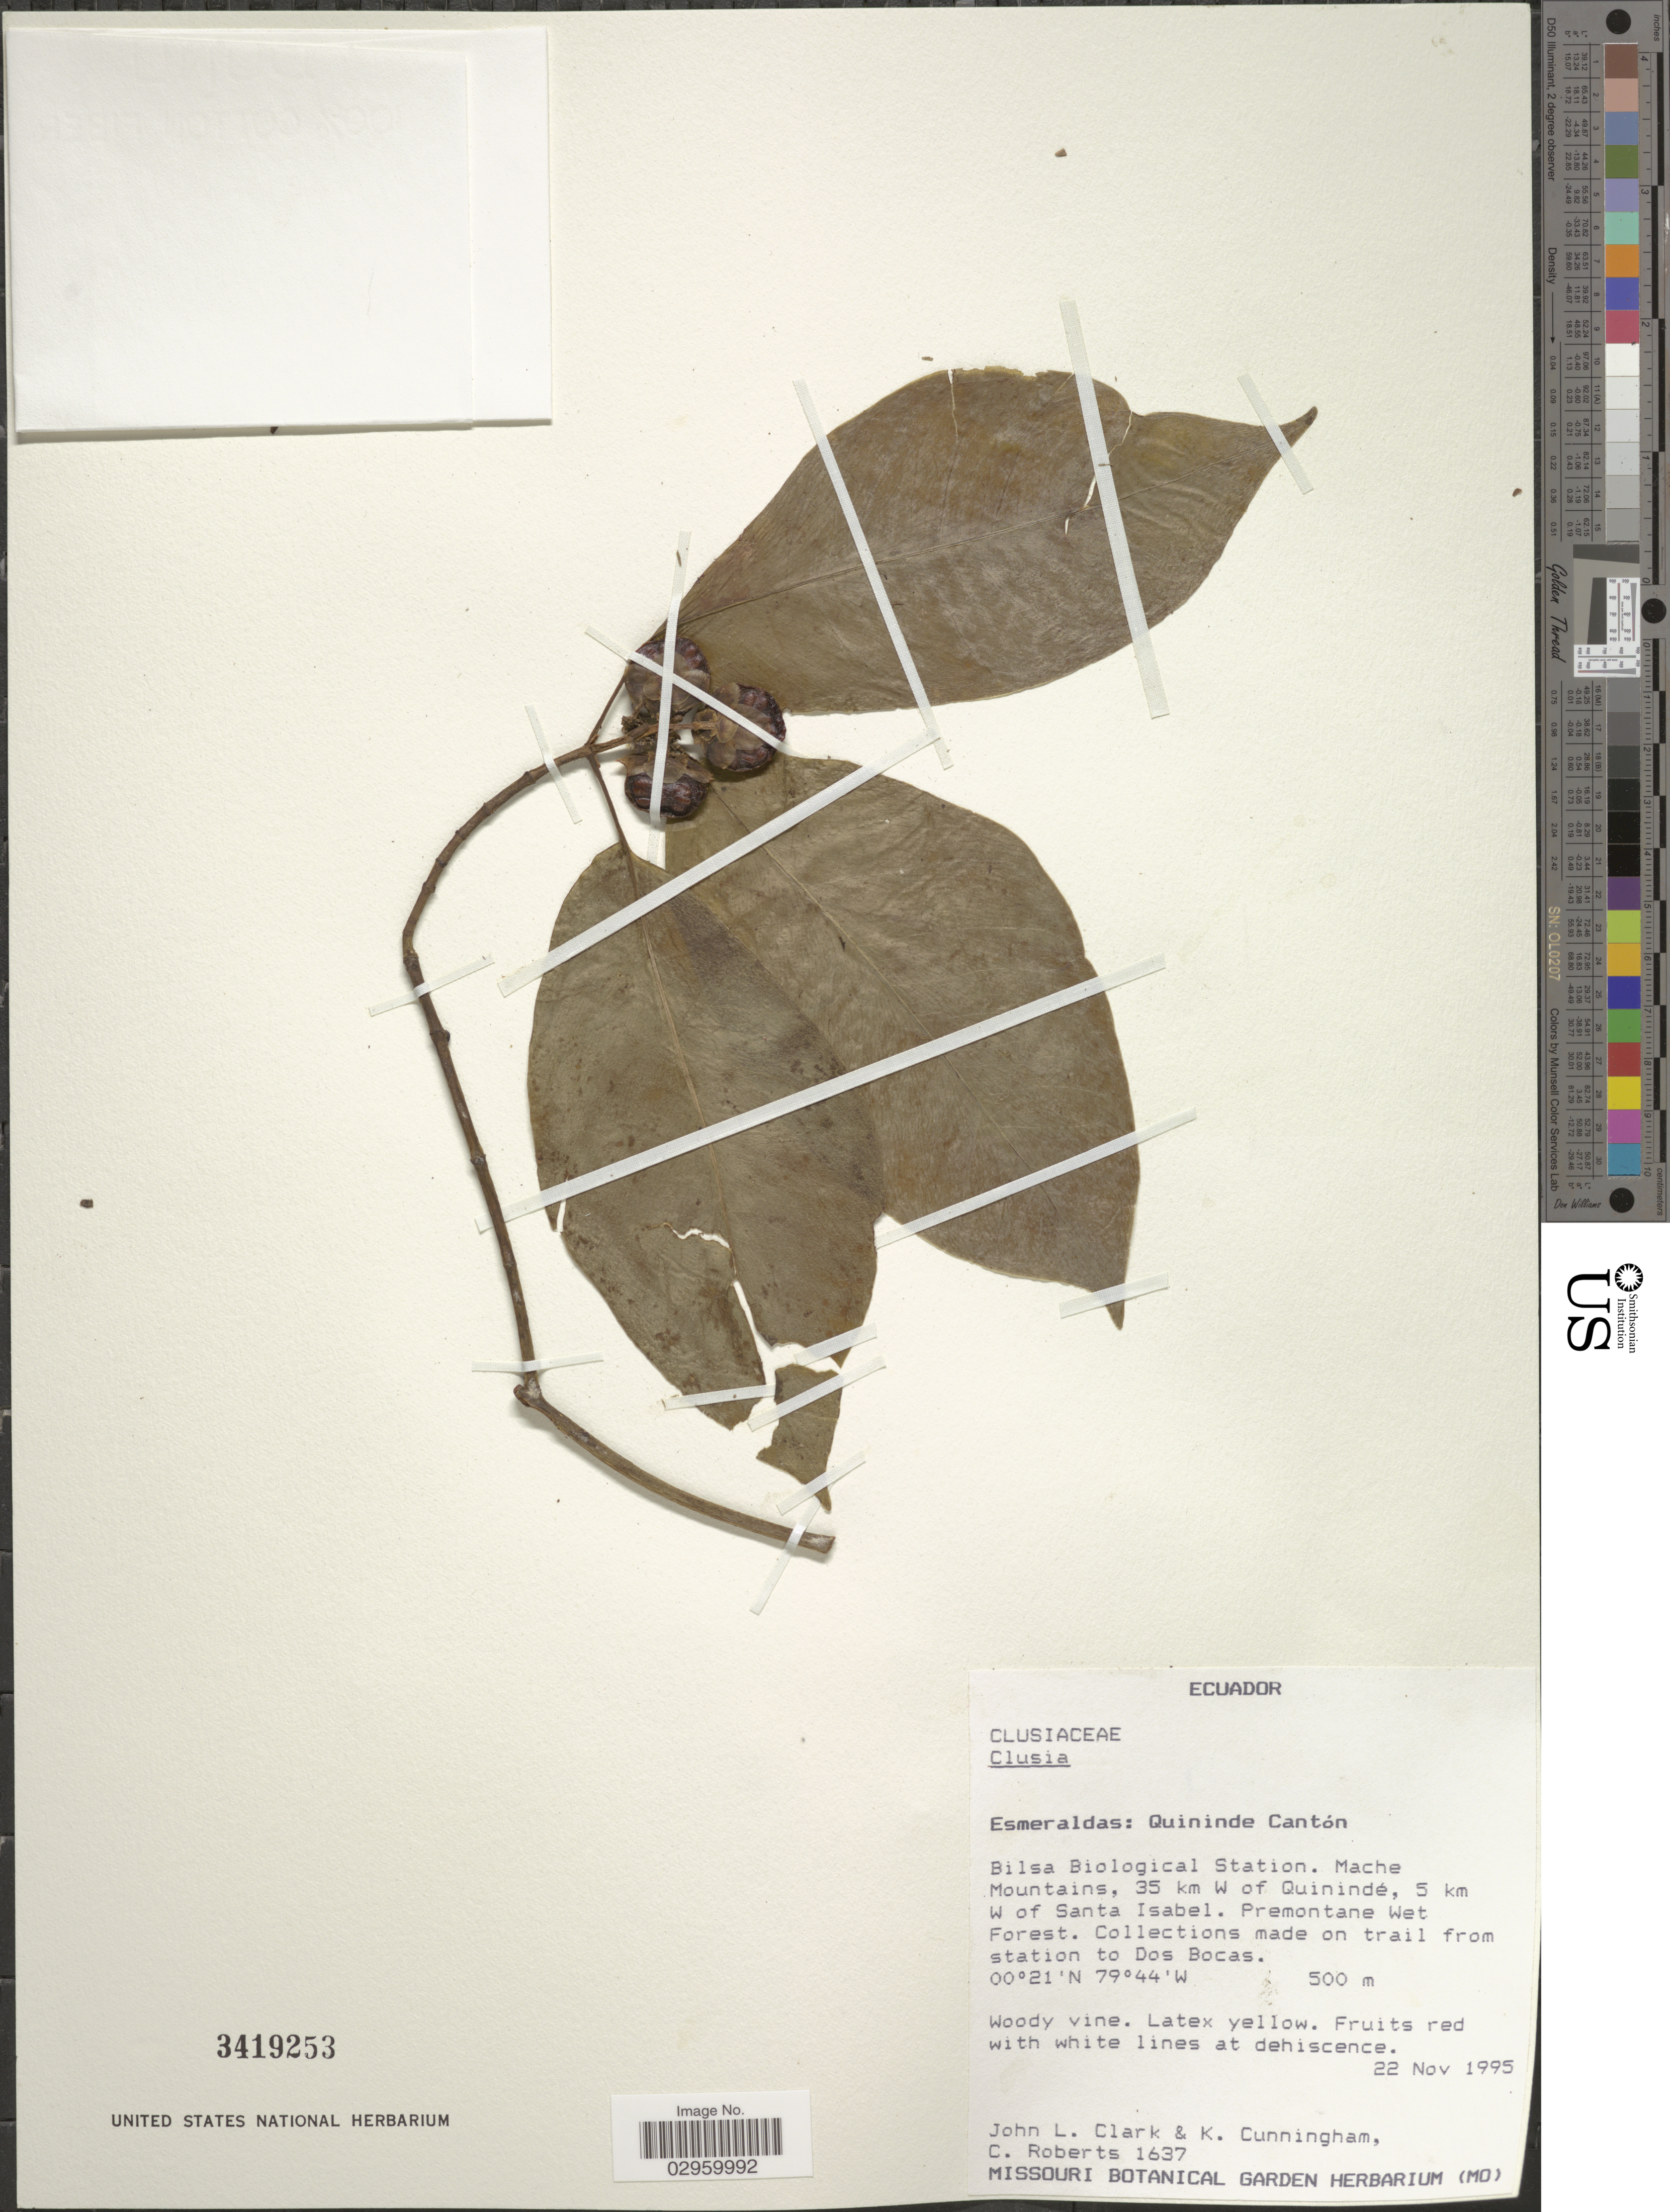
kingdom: Plantae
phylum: Tracheophyta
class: Magnoliopsida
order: Malpighiales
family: Clusiaceae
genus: Clusia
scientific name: Clusia sp.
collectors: J. L. Clark, K. Cunningham & C. Roberts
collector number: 1637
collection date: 1995-11-22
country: Ecuador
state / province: Esmeraldas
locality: Quininde Cantón, Bilsa Biological Station, Mache Mountains, 35 km W of Quinindé, 5 km W of Santa Isabel, Premontane Wet Forest, Collections made on trail from station to Dos Bocas.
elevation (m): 500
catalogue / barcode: US 3419253